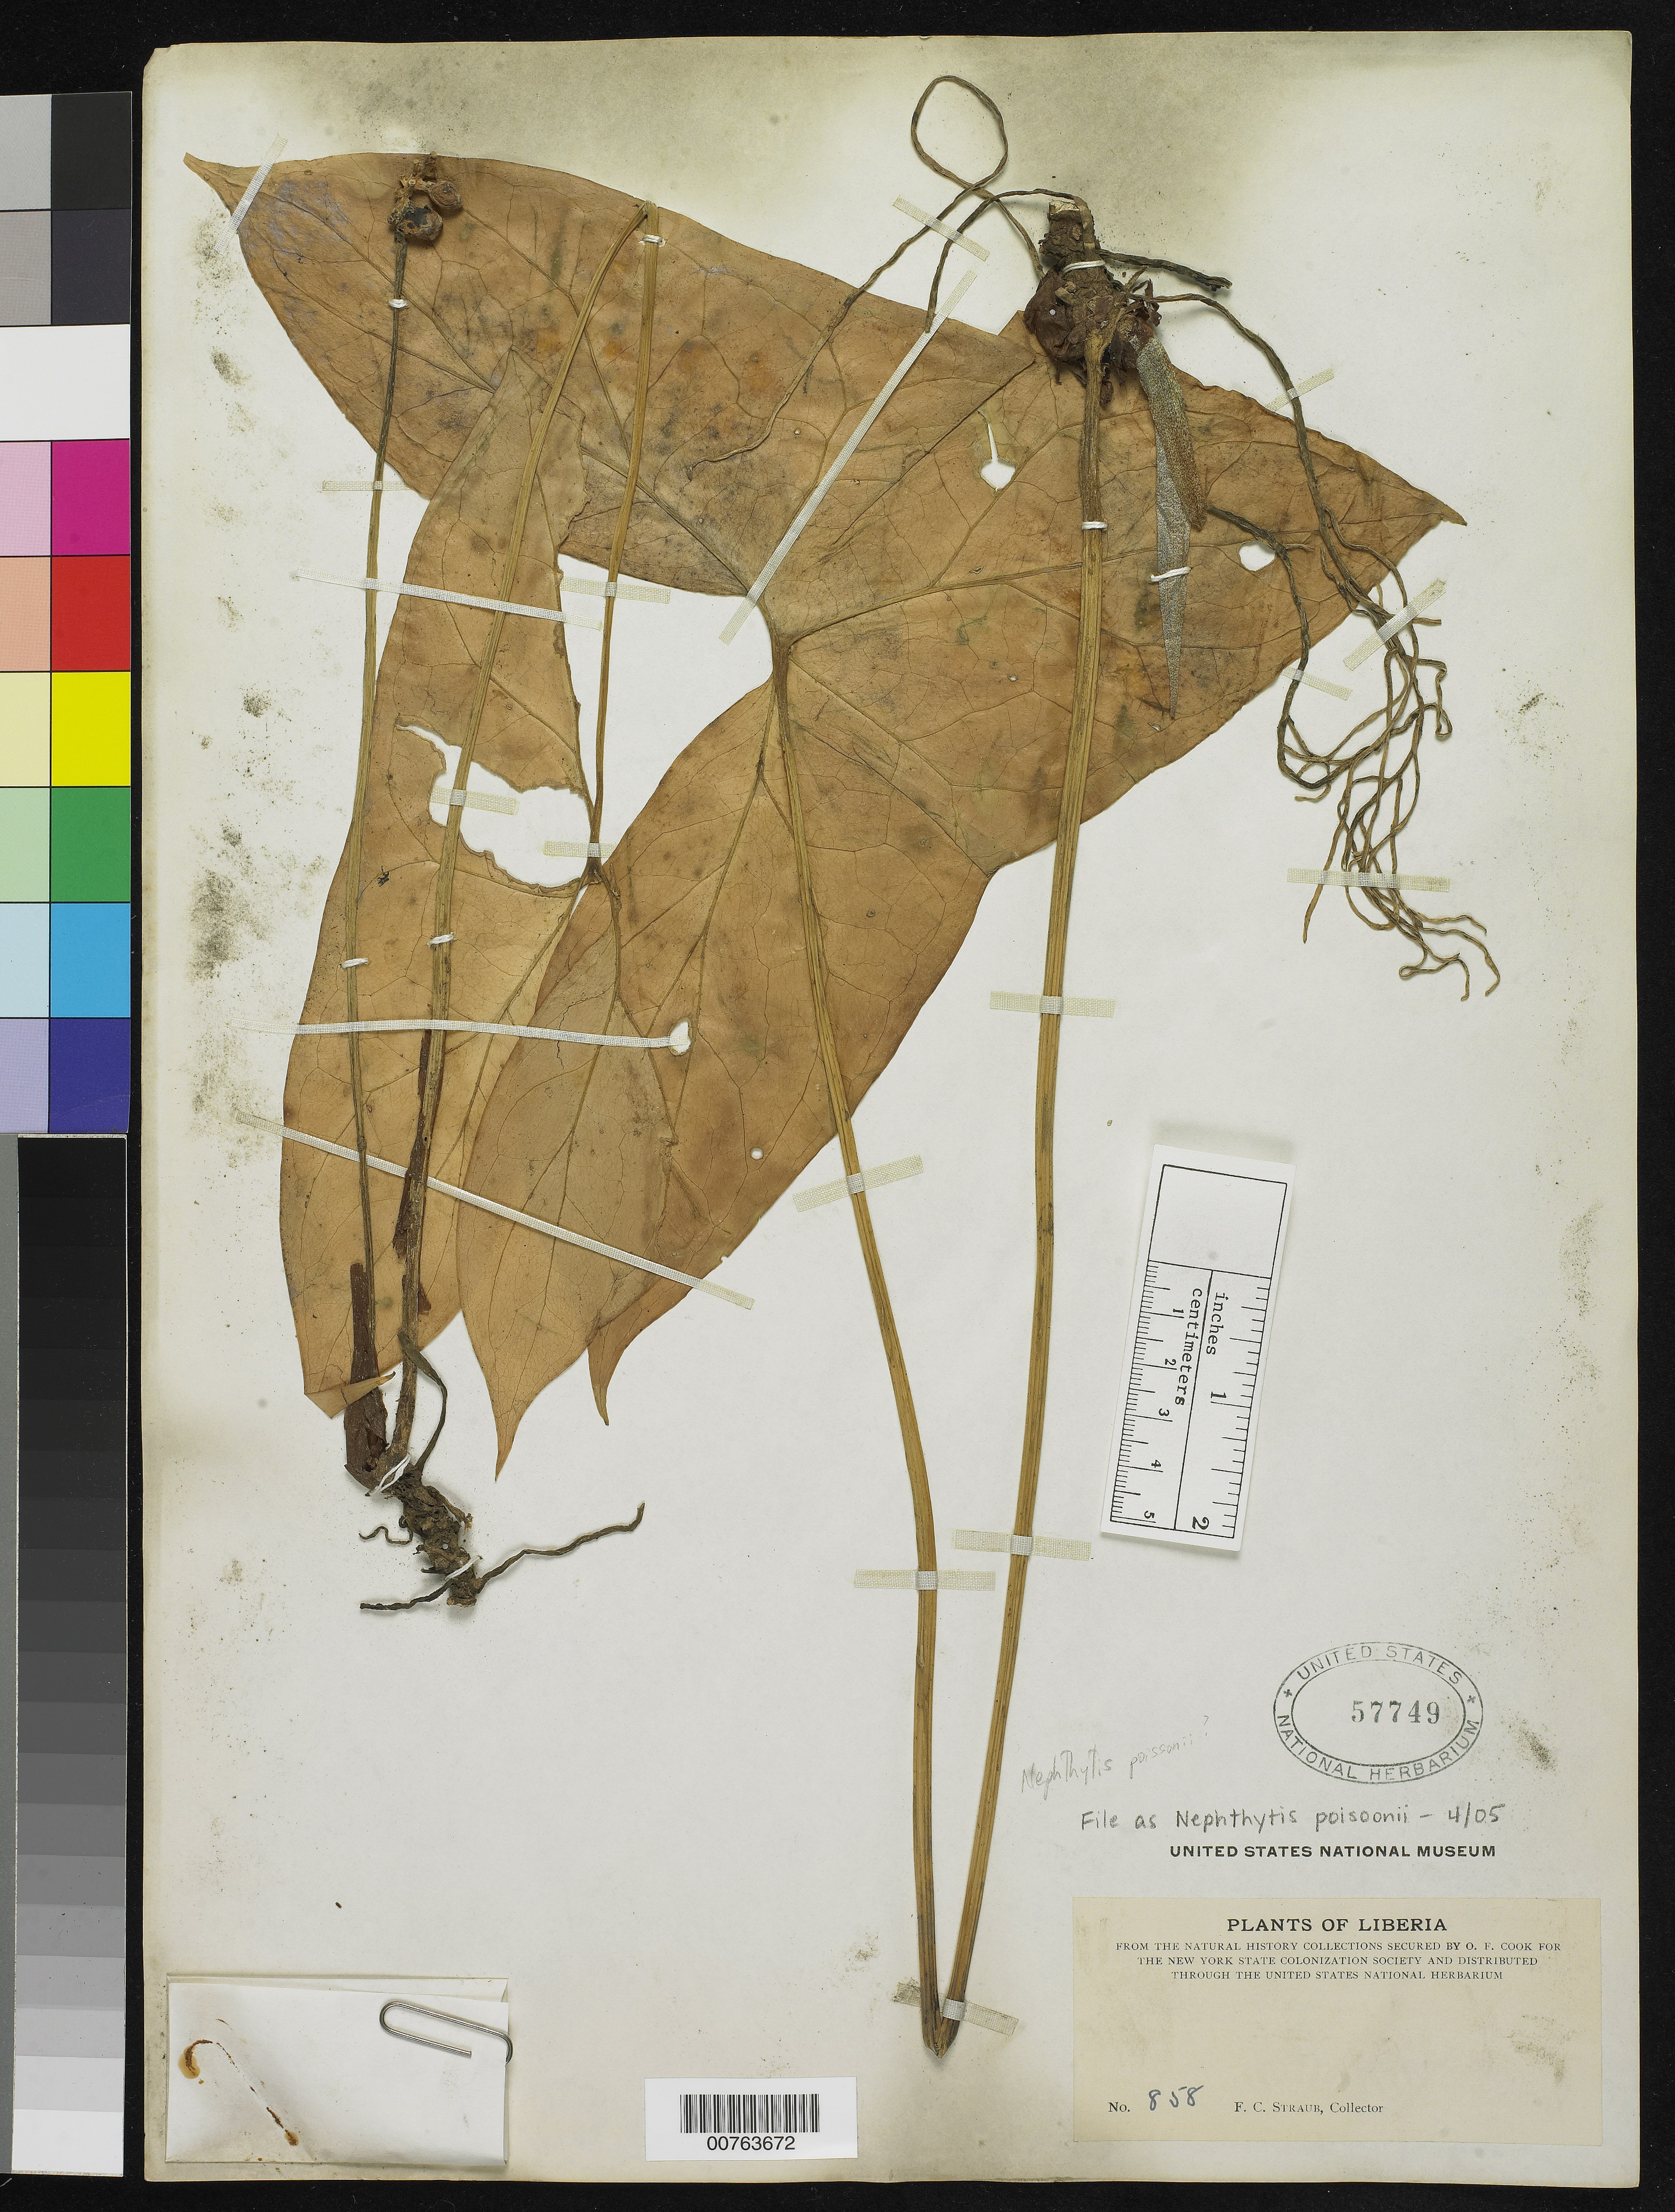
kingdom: Plantae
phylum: Tracheophyta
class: Liliopsida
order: Alismatales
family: Araceae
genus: Nephthytis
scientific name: Nephthytis poissonii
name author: (Engl.) N.E. Br.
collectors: F. Straub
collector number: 858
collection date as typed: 18--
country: Liberia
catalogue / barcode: US 57749